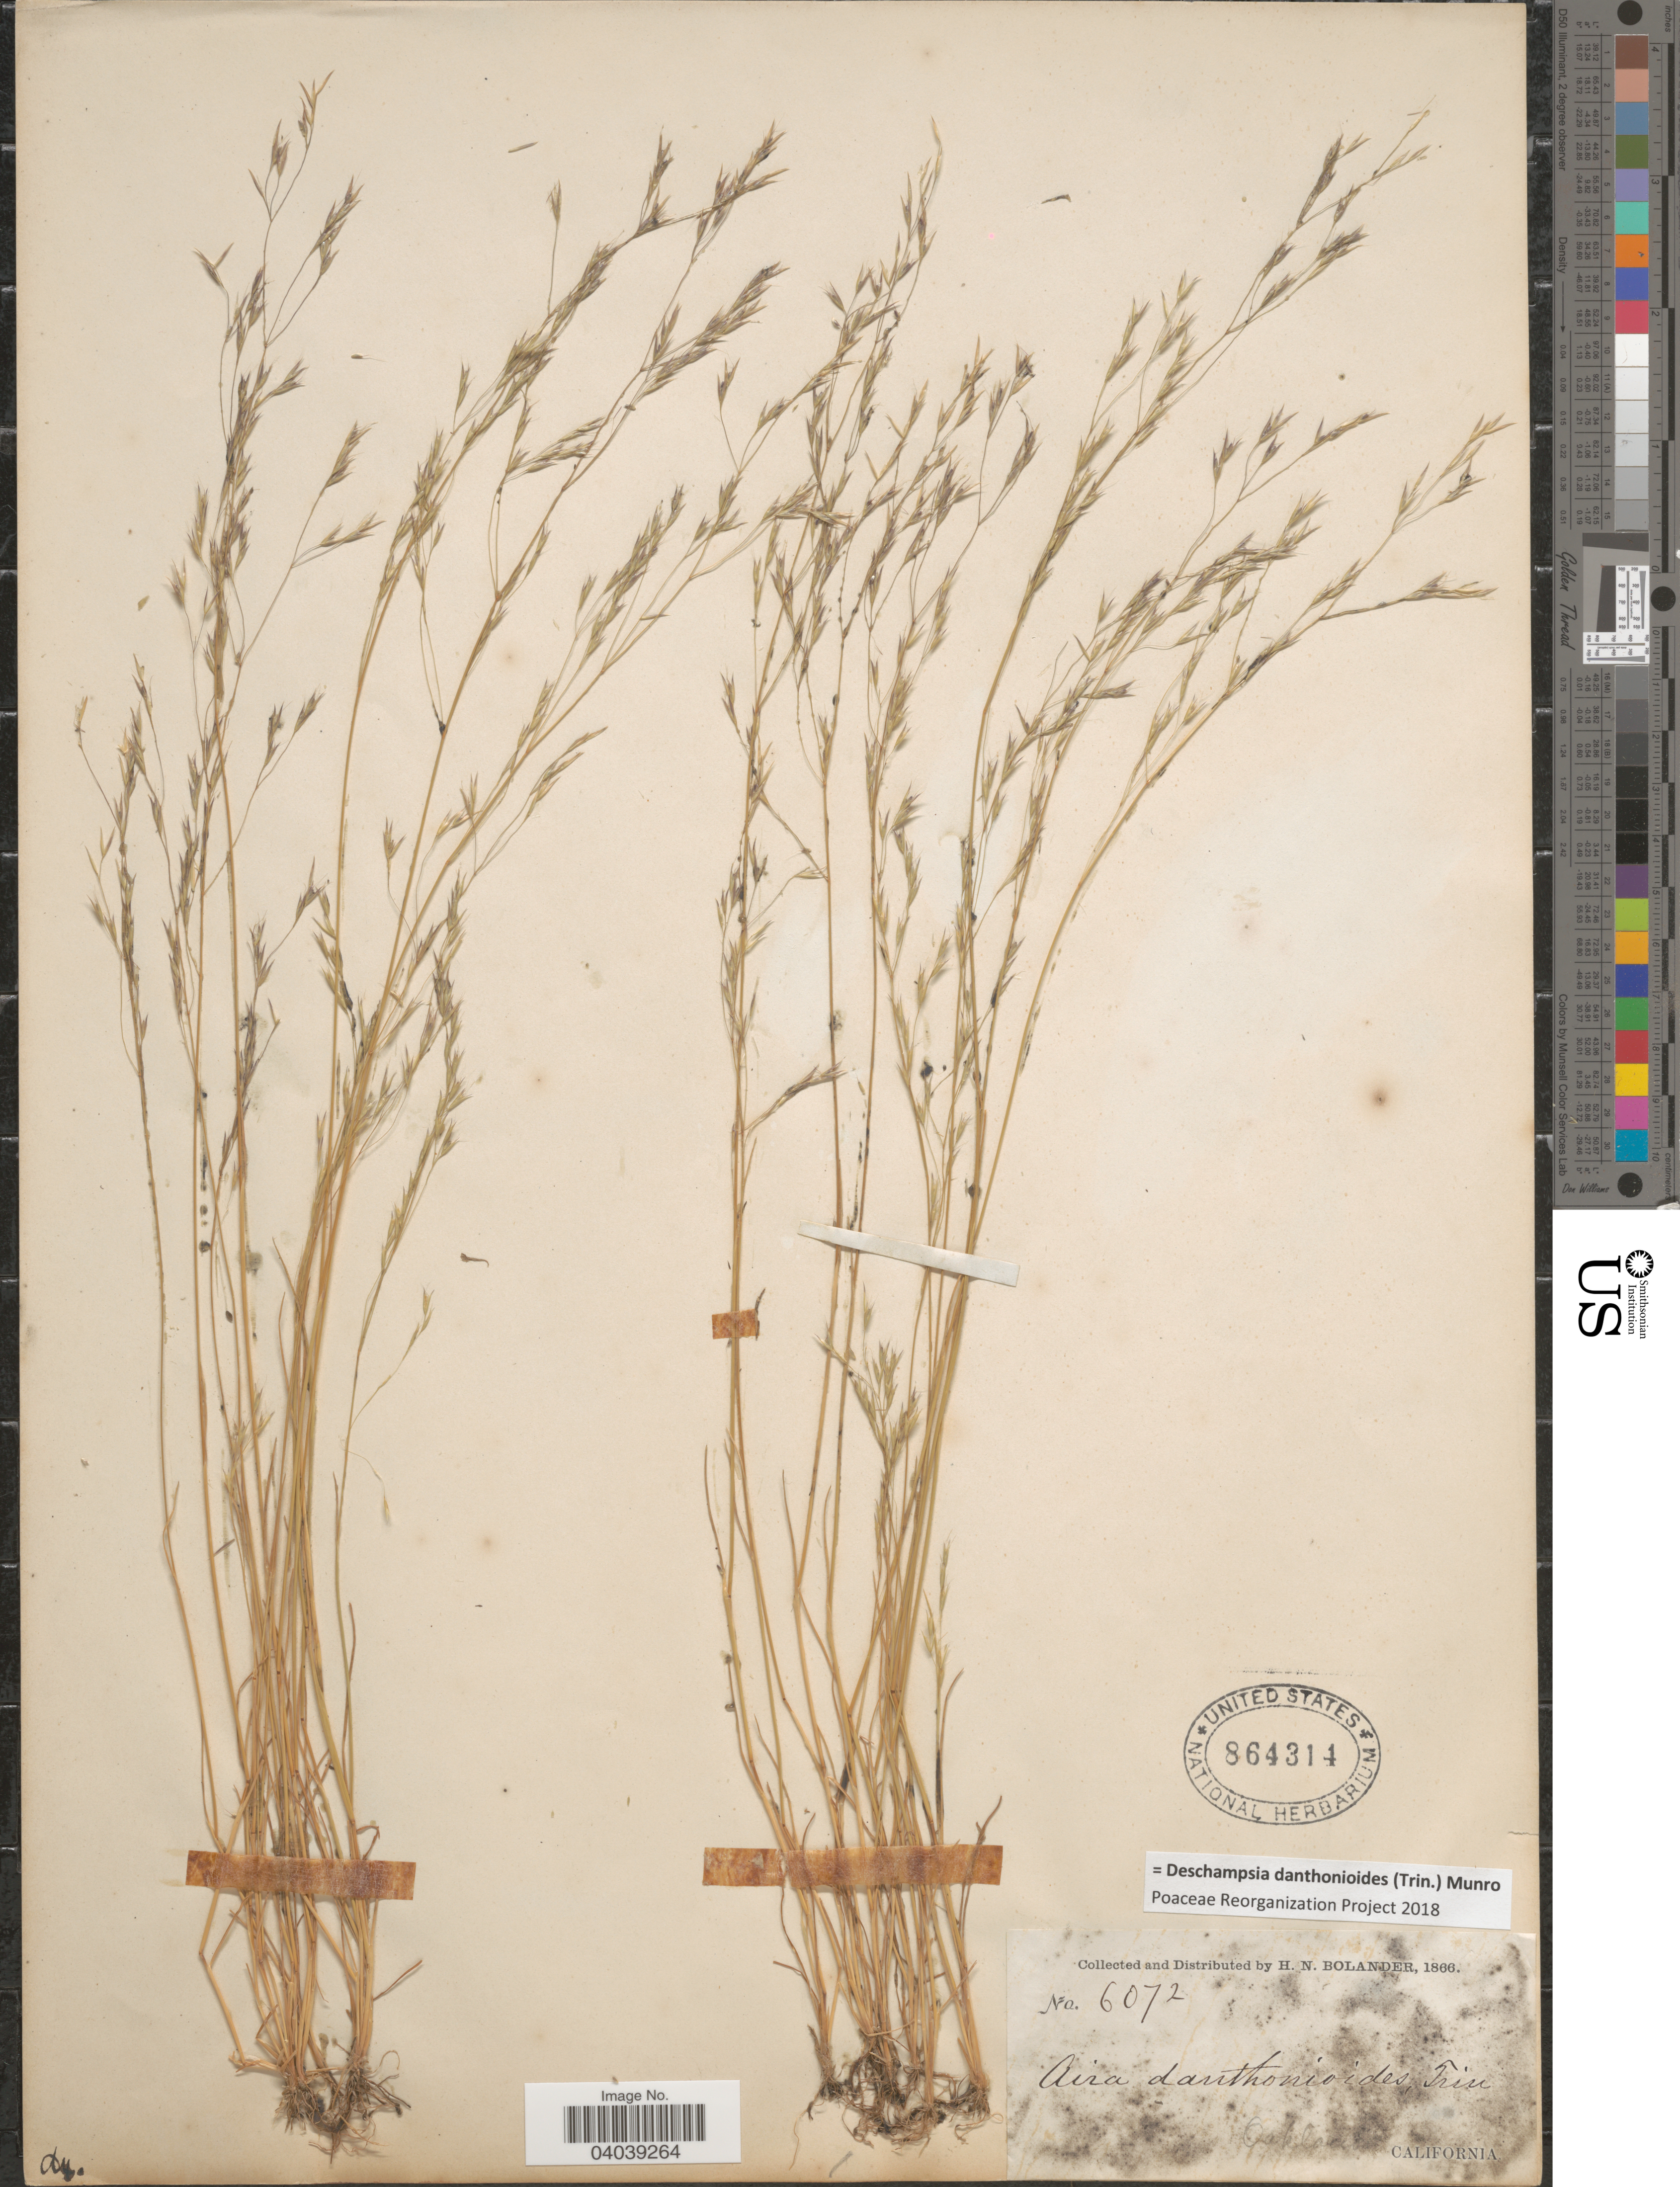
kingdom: Plantae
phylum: Tracheophyta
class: Liliopsida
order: Poales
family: Poaceae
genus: Deschampsia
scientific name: Deschampsia danthonioides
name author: (Trin.) Munro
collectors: H. Bolander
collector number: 6072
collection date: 1866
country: United States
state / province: California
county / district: Alameda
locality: Oakland.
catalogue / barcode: US 864314